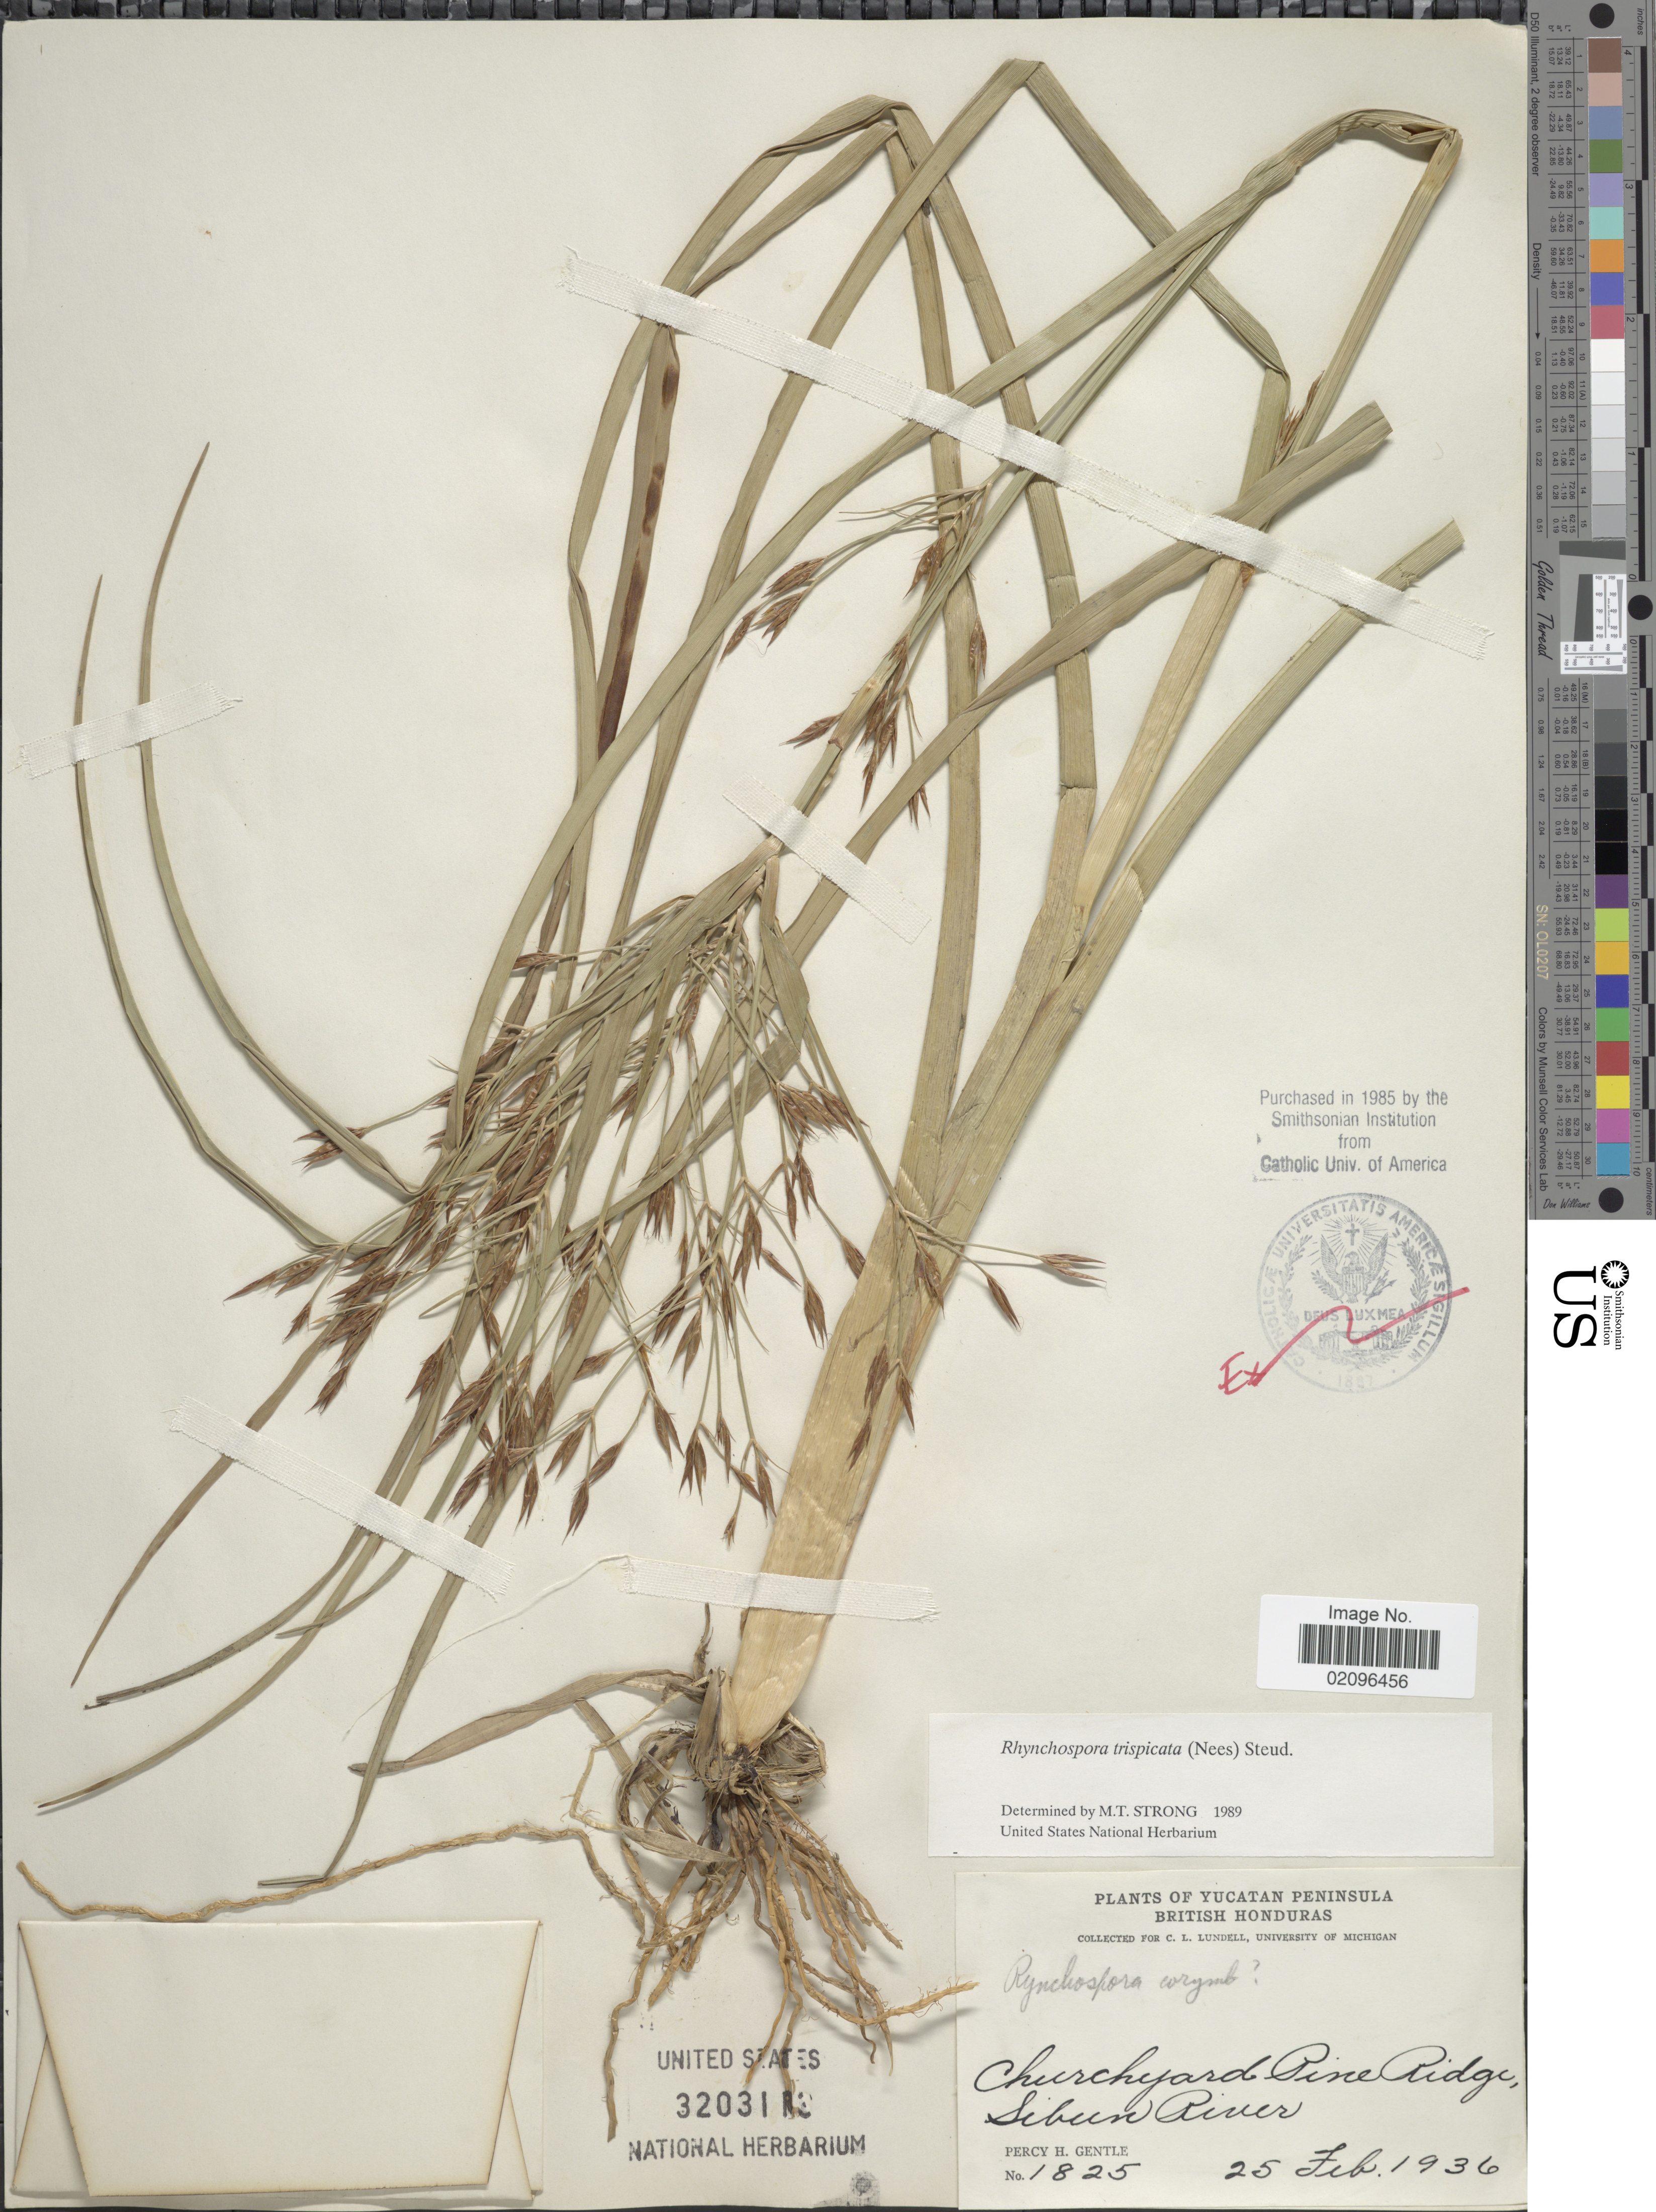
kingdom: Plantae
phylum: Tracheophyta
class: Liliopsida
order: Poales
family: Cyperaceae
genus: Rhynchospora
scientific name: Rhynchospora trispicata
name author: (Nees) Schrad. ex Steud.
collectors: P. H. Gentle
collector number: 1825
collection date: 1936-02-25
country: Belize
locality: Yucatan Peninsula. British Honduras. Churchyard Pine Ridge. Sibun River.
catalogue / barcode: US 3203113